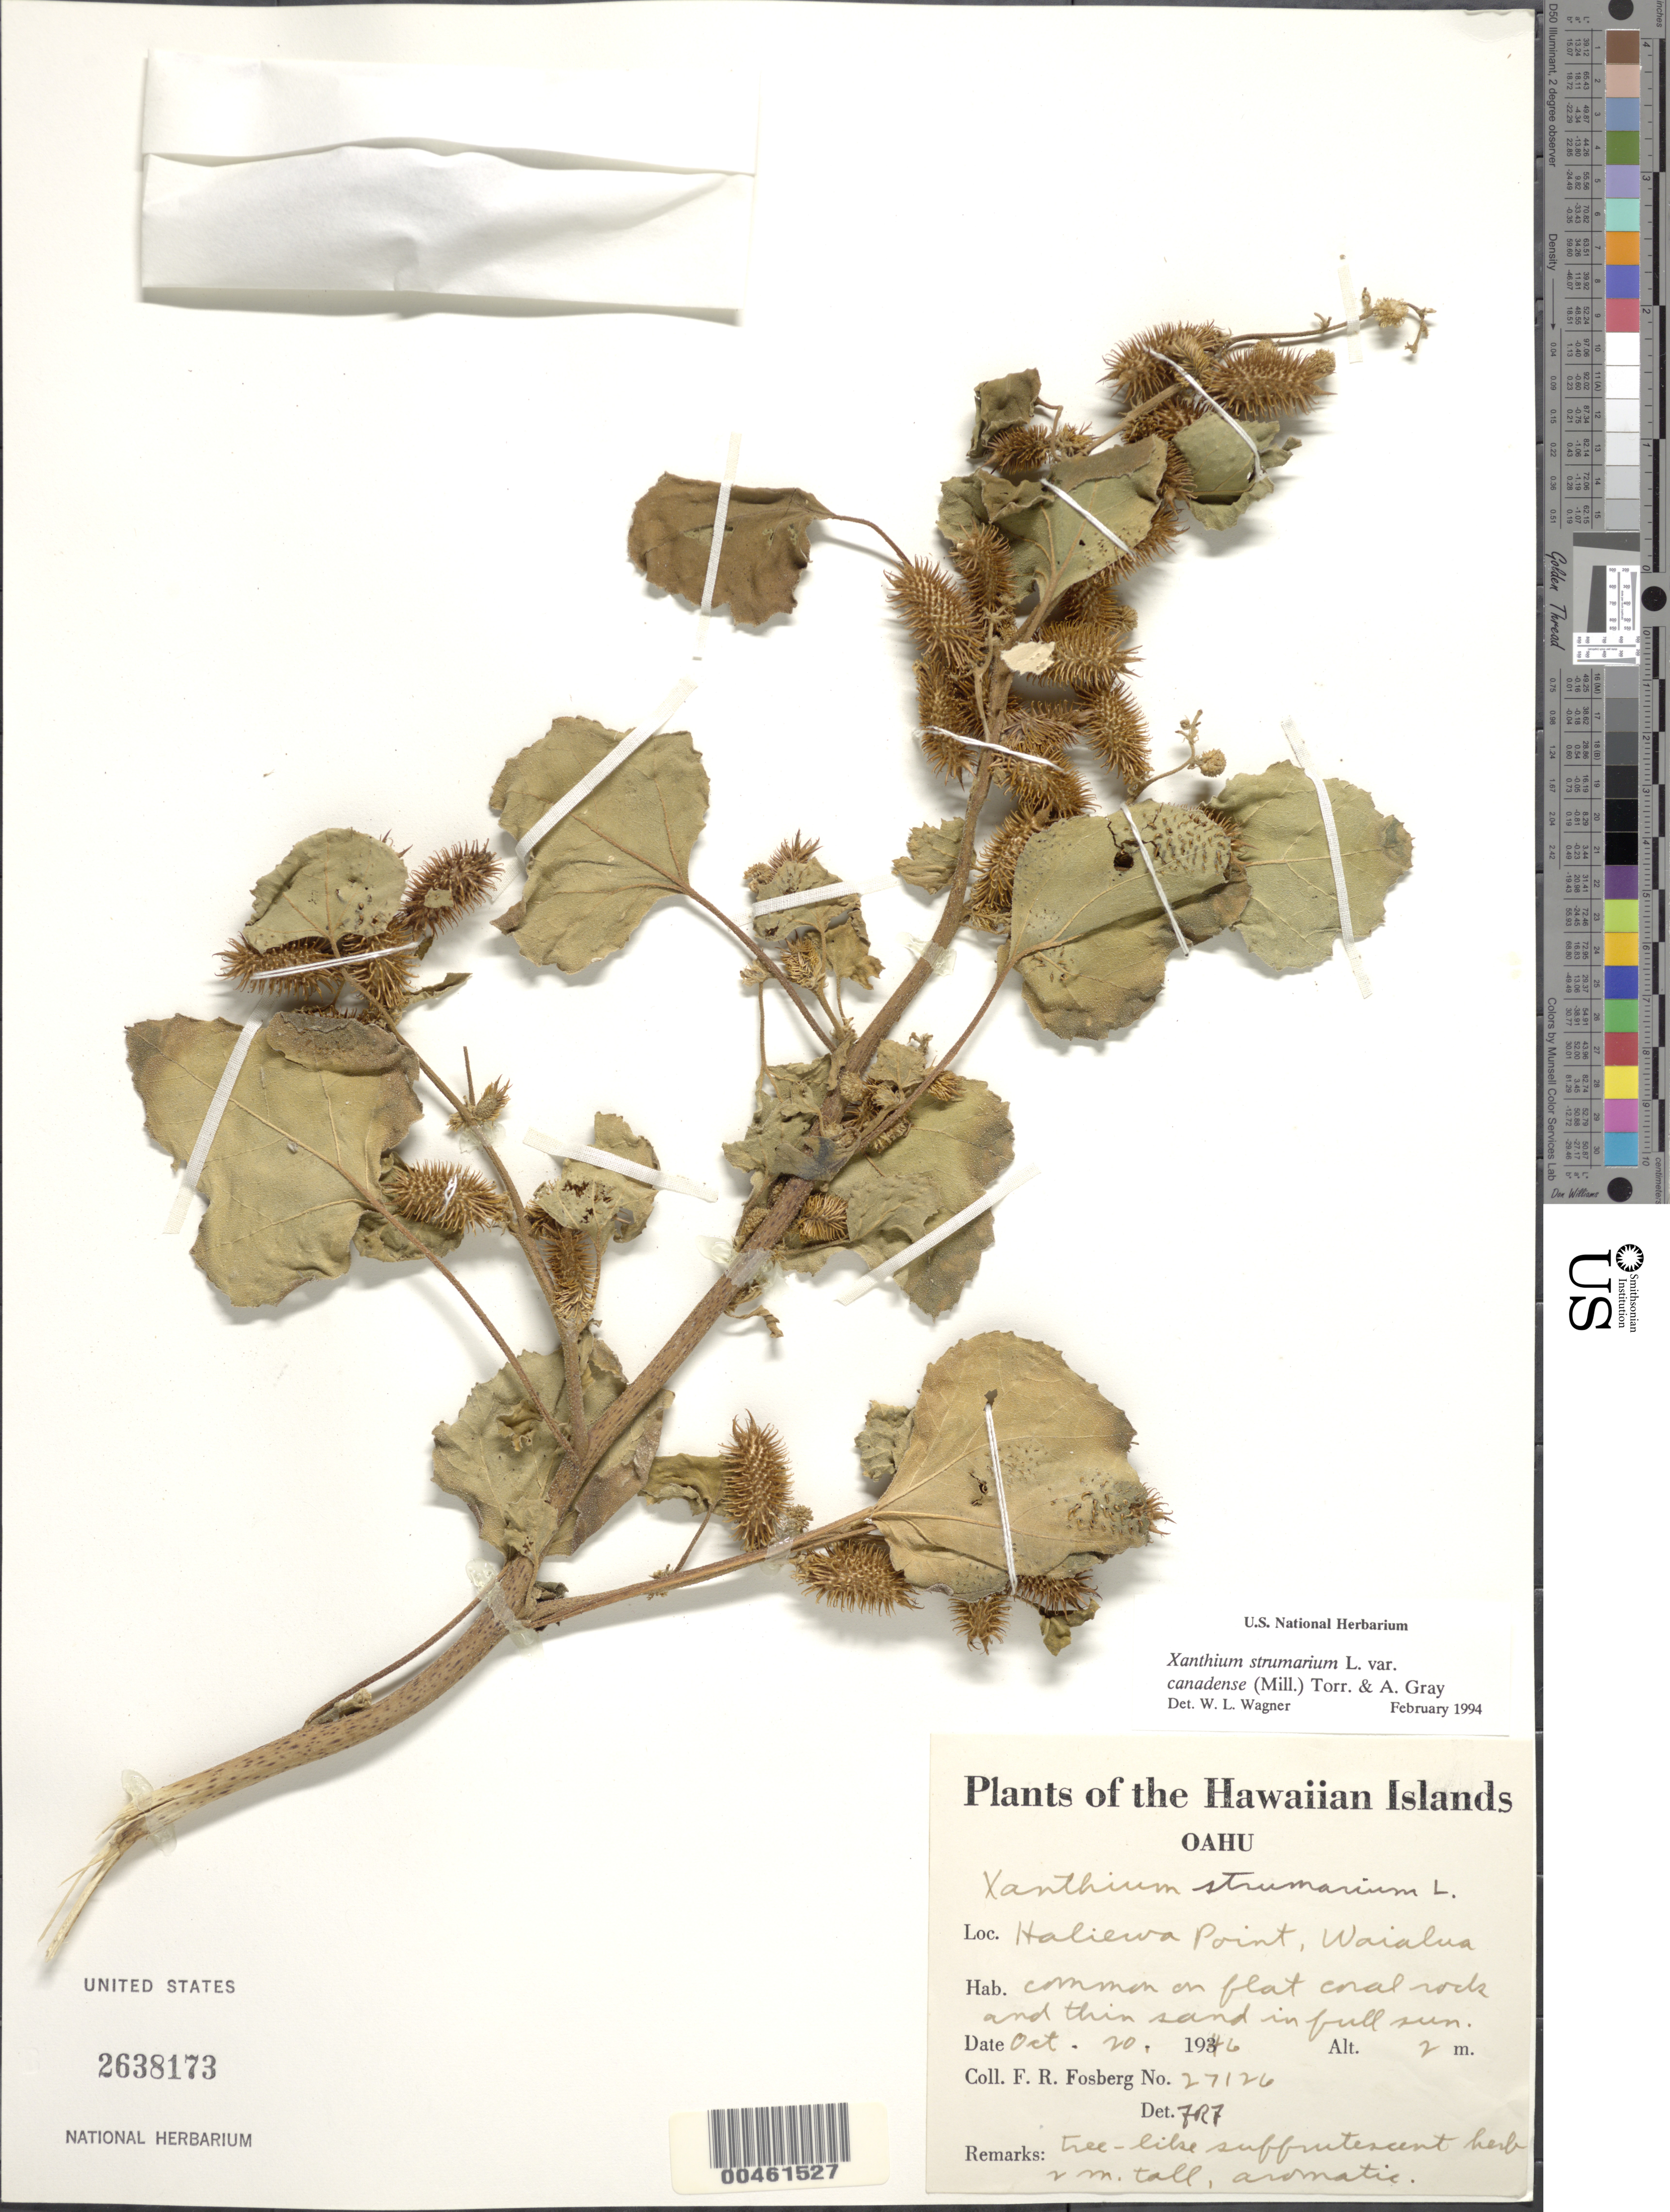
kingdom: Plantae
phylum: Tracheophyta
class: Magnoliopsida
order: Asterales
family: Asteraceae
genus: Xanthium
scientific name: Xanthium strumarium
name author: L.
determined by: Wagner, W. L., (BOT), Smithsonian Institution - National Museum of Natural History (UNITED STATES)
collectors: F. R. Fosberg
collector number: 27126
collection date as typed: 20 Oct 1946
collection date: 1946-10-20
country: United States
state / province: Hawaii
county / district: Honolulu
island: Oahu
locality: Haliewa Point, Waialua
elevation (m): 2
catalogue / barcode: US 2638173